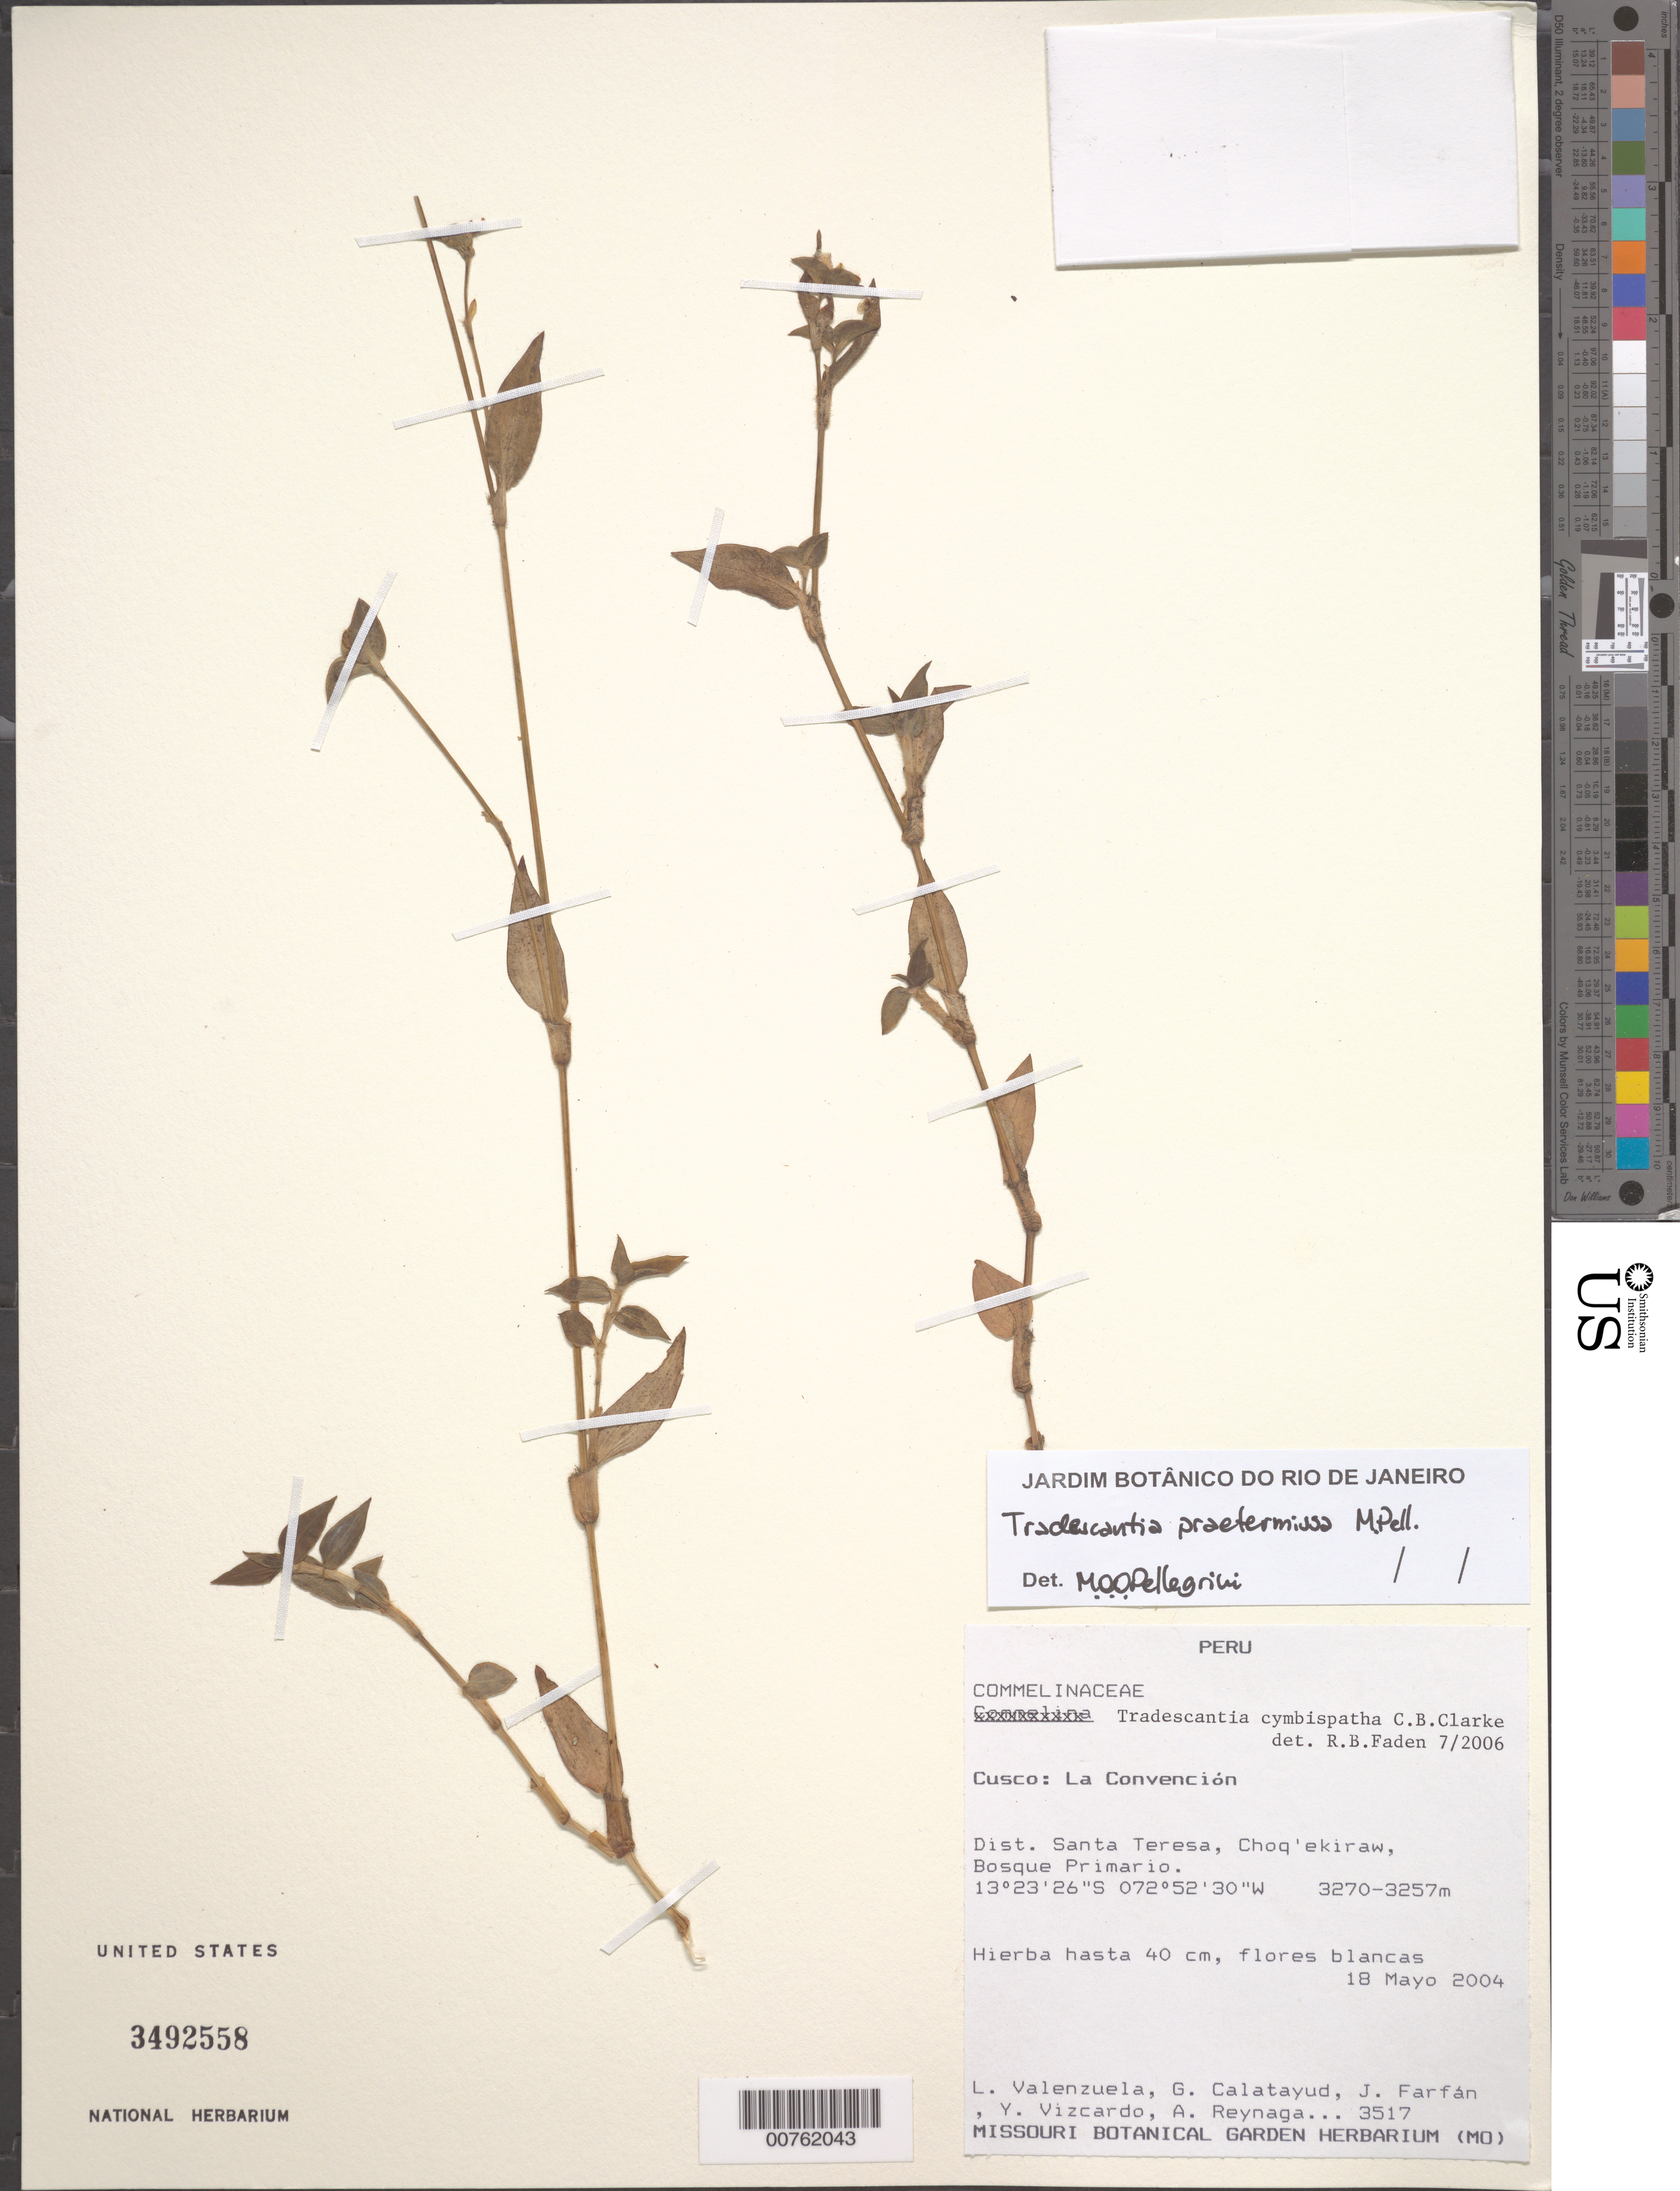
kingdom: Plantae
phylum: Tracheophyta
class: Liliopsida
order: Commelinales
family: Commelinaceae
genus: Tradescantia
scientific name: Tradescantia praetermissa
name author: M. Pell.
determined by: Pellegrini, M. O. de Oliveira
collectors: L. Valenzuela et al.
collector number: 3517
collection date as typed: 18 May 2004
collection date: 2004-05-18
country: Peru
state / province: Cusco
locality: La Convencion. Santa Teresa, Choq'ekiraw, Bosque Primario.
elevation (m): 3257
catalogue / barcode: US 3492558